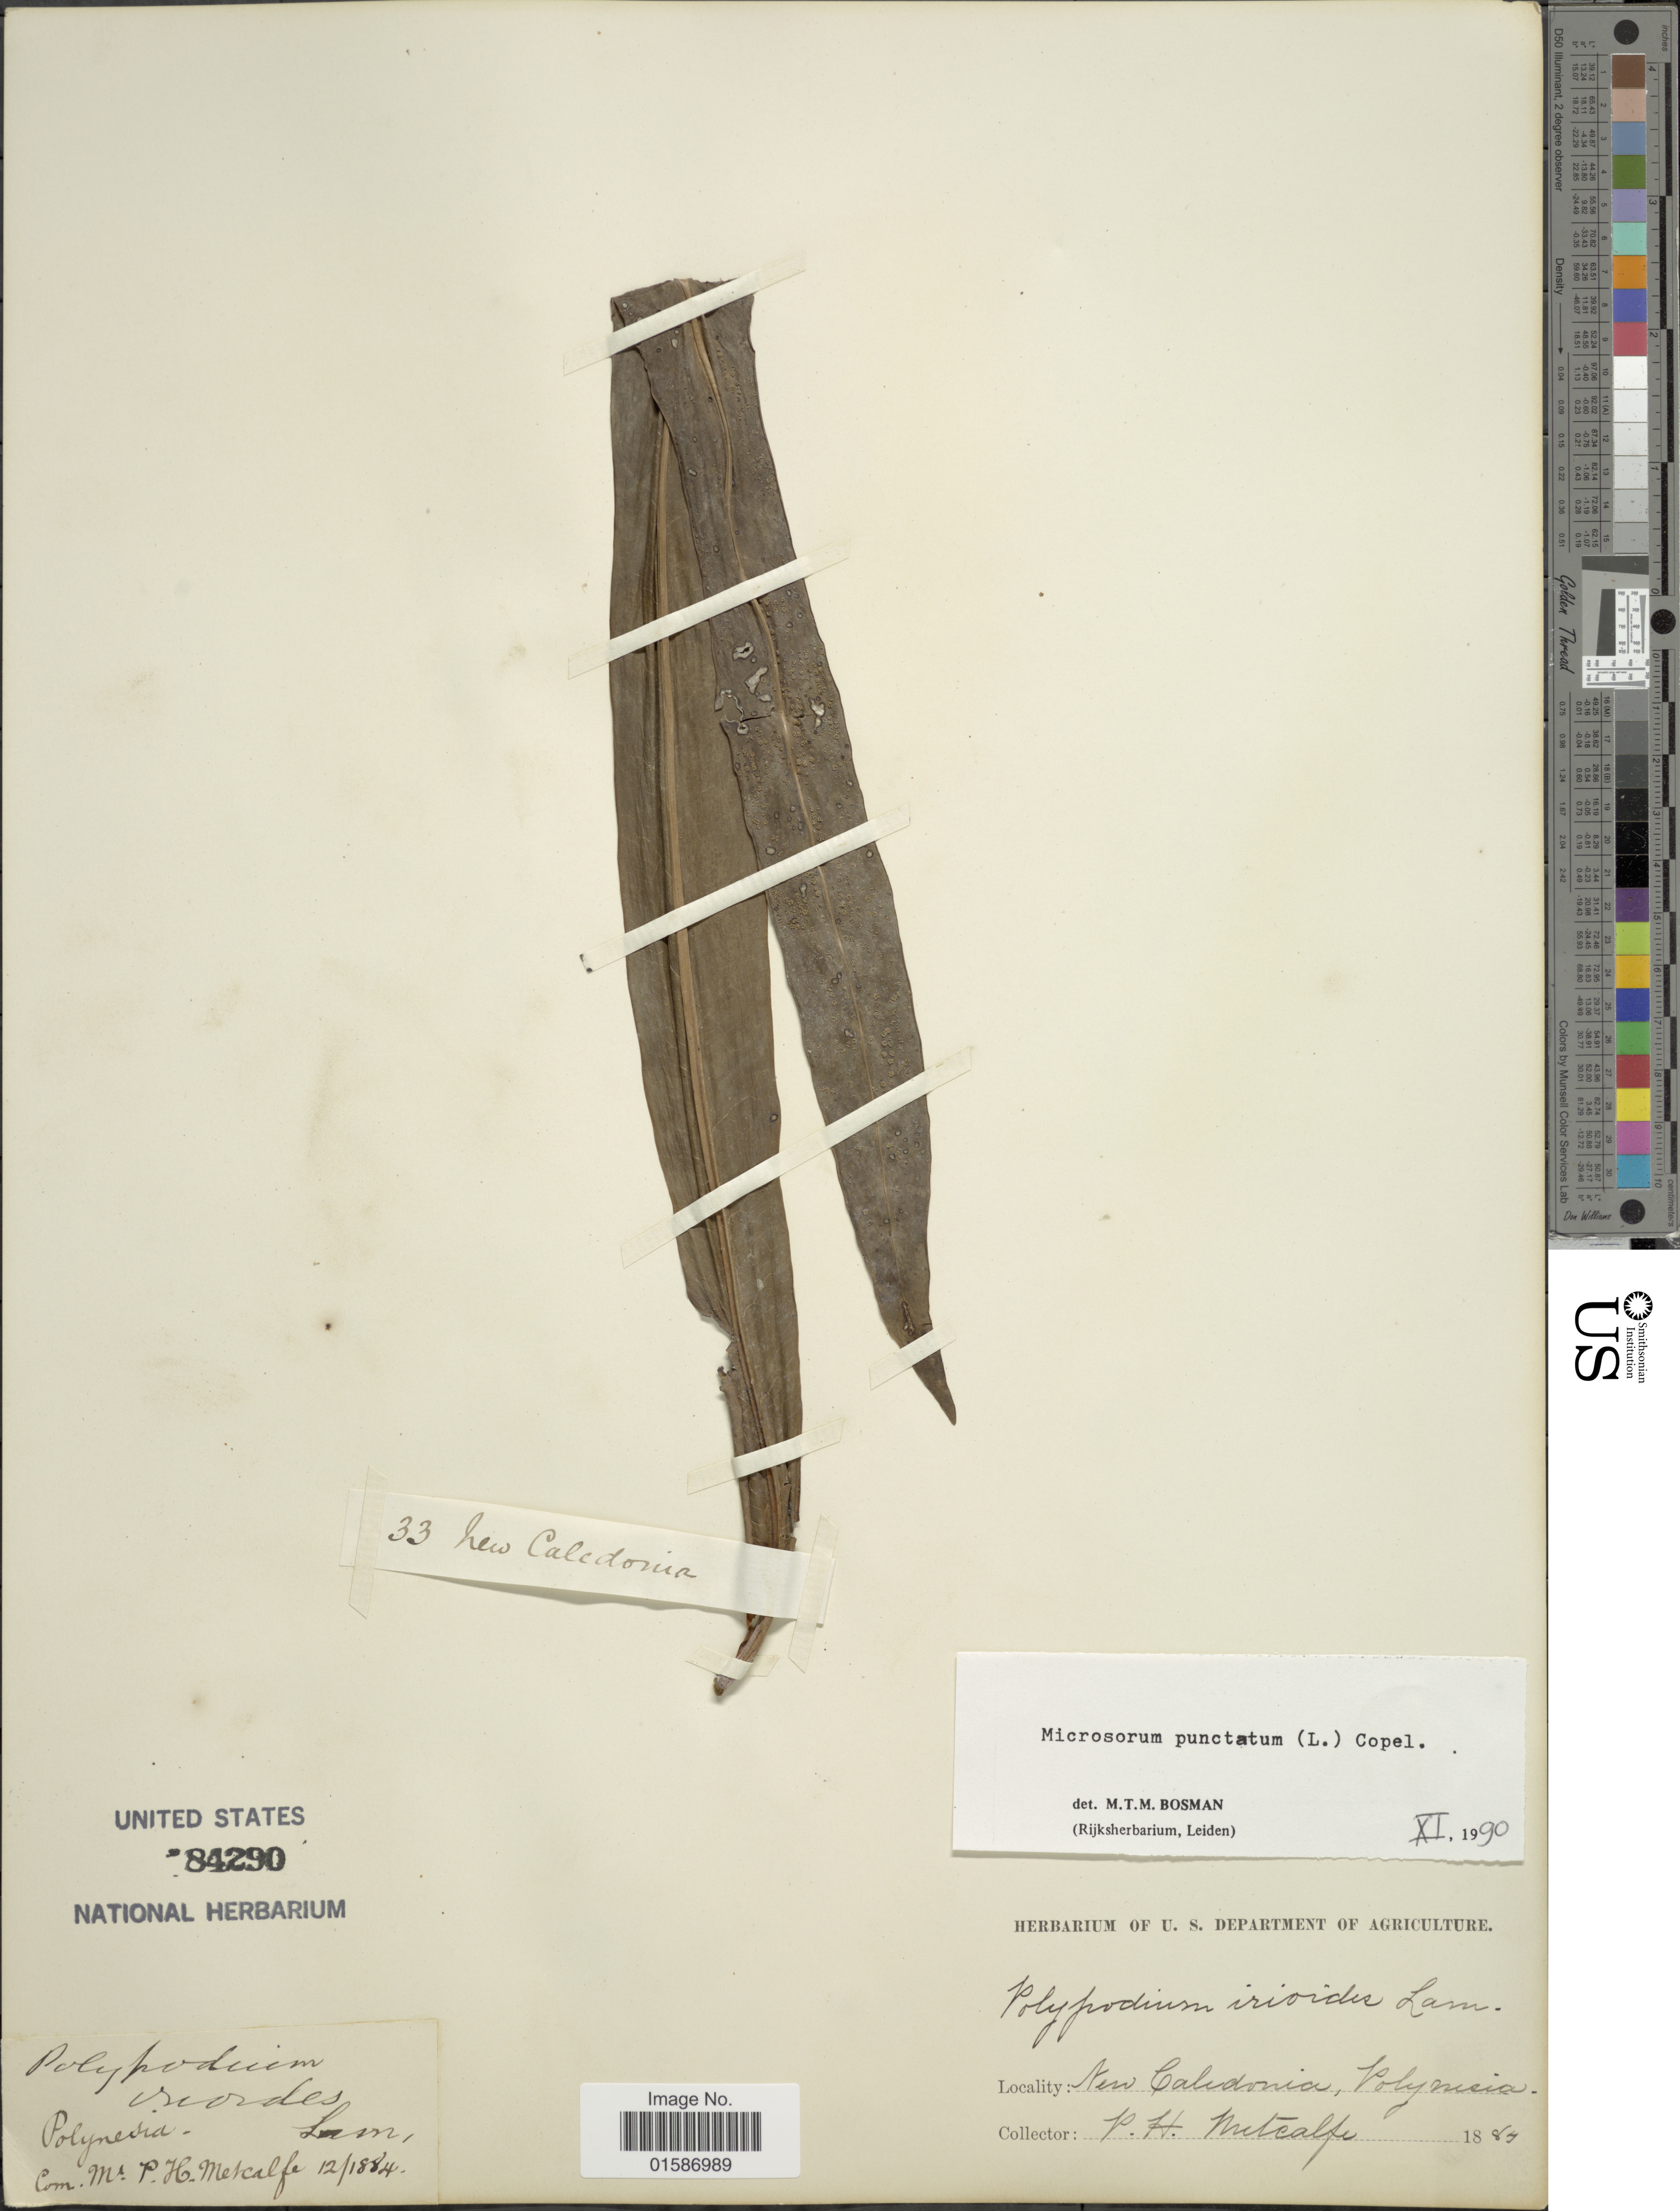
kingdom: Plantae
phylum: Tracheophyta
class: Polypodiopsida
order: Polypodiales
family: Polypodiaceae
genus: Microsorum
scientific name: Microsorum punctatum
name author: (L.) Copel.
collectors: P. Metcalfe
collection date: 1884-12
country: New Caledonia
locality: New Caledonia, Polynesia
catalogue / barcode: US 84290